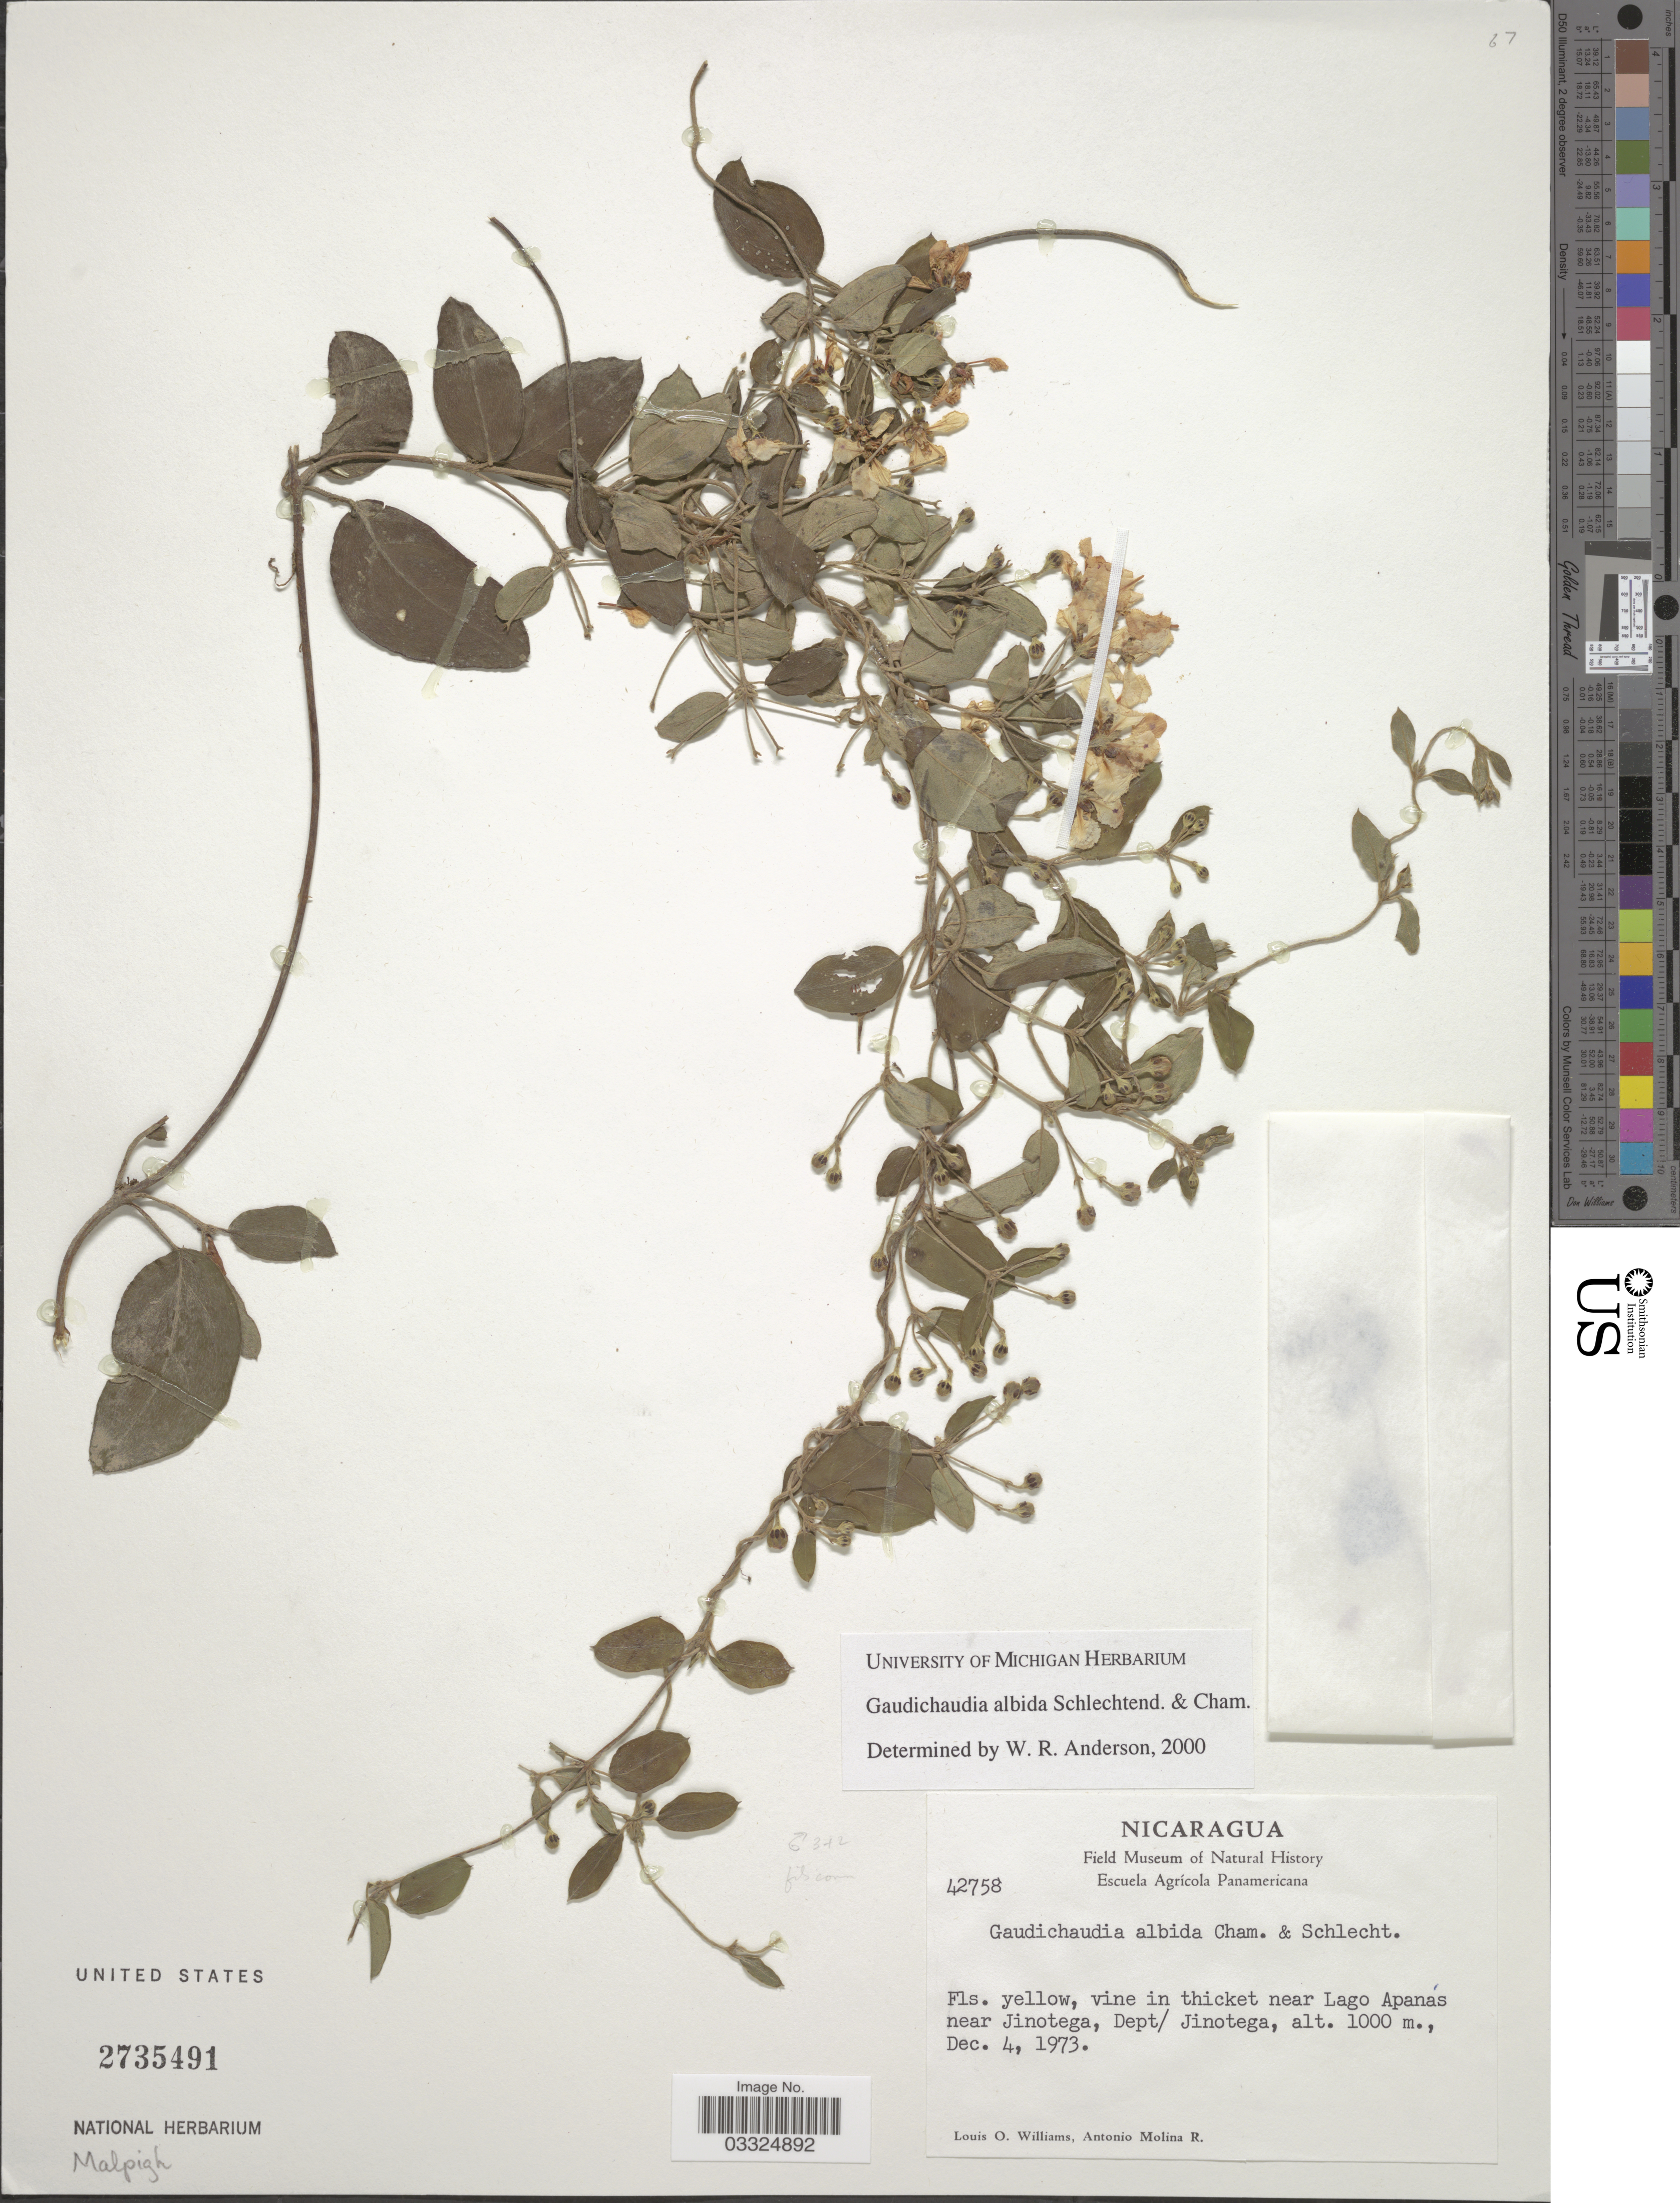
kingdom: Plantae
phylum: Tracheophyta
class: Magnoliopsida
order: Malpighiales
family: Malpighiaceae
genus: Gaudichaudia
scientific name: Gaudichaudia albida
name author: Schltdl. & Cham.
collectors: L. O. Williams & A. Molina R.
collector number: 42758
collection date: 1973-12-04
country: Nicaragua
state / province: Jinotega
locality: Near Lago Apanás near Jinotega, Dept./ Jinotega.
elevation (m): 1000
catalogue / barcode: US 2735491